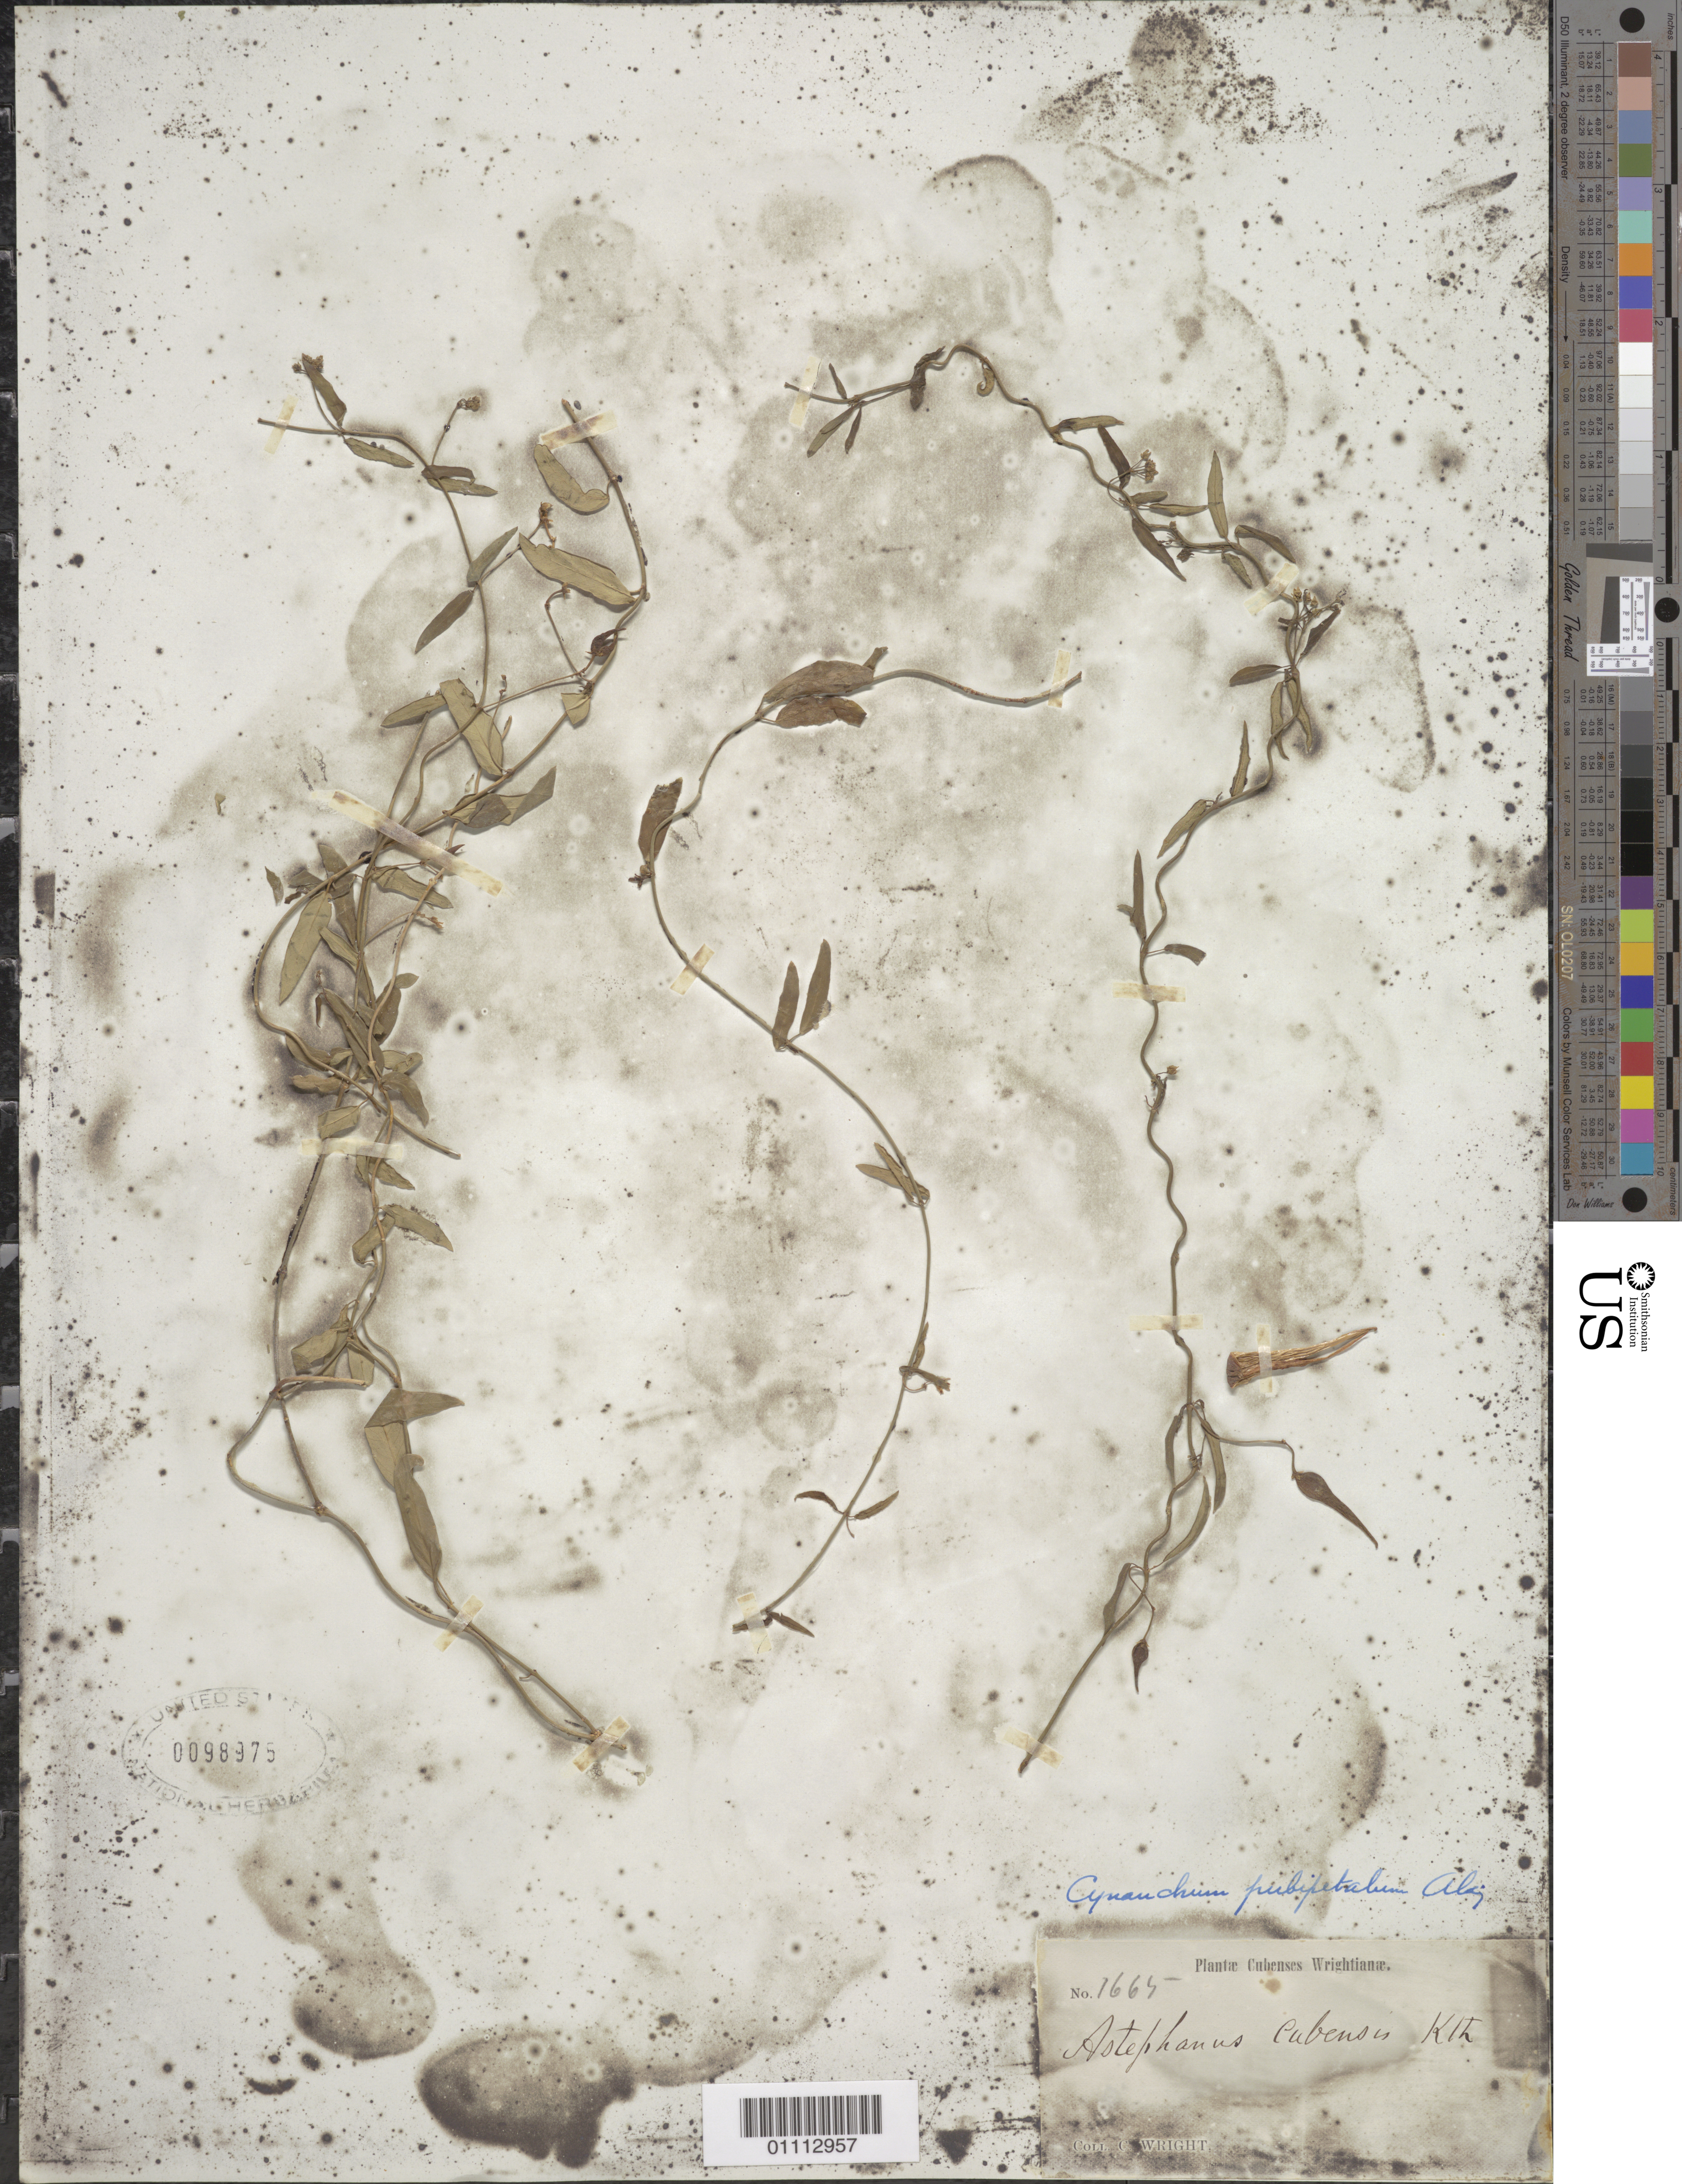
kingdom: Plantae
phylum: Tracheophyta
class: Magnoliopsida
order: Gentianales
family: Apocynaceae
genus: Metastelma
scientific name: Metastelma pubipetalum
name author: (Alain) Liede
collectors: C. Wright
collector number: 1665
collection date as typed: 1800 to 1899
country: Cuba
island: Cuba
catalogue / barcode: US 98975